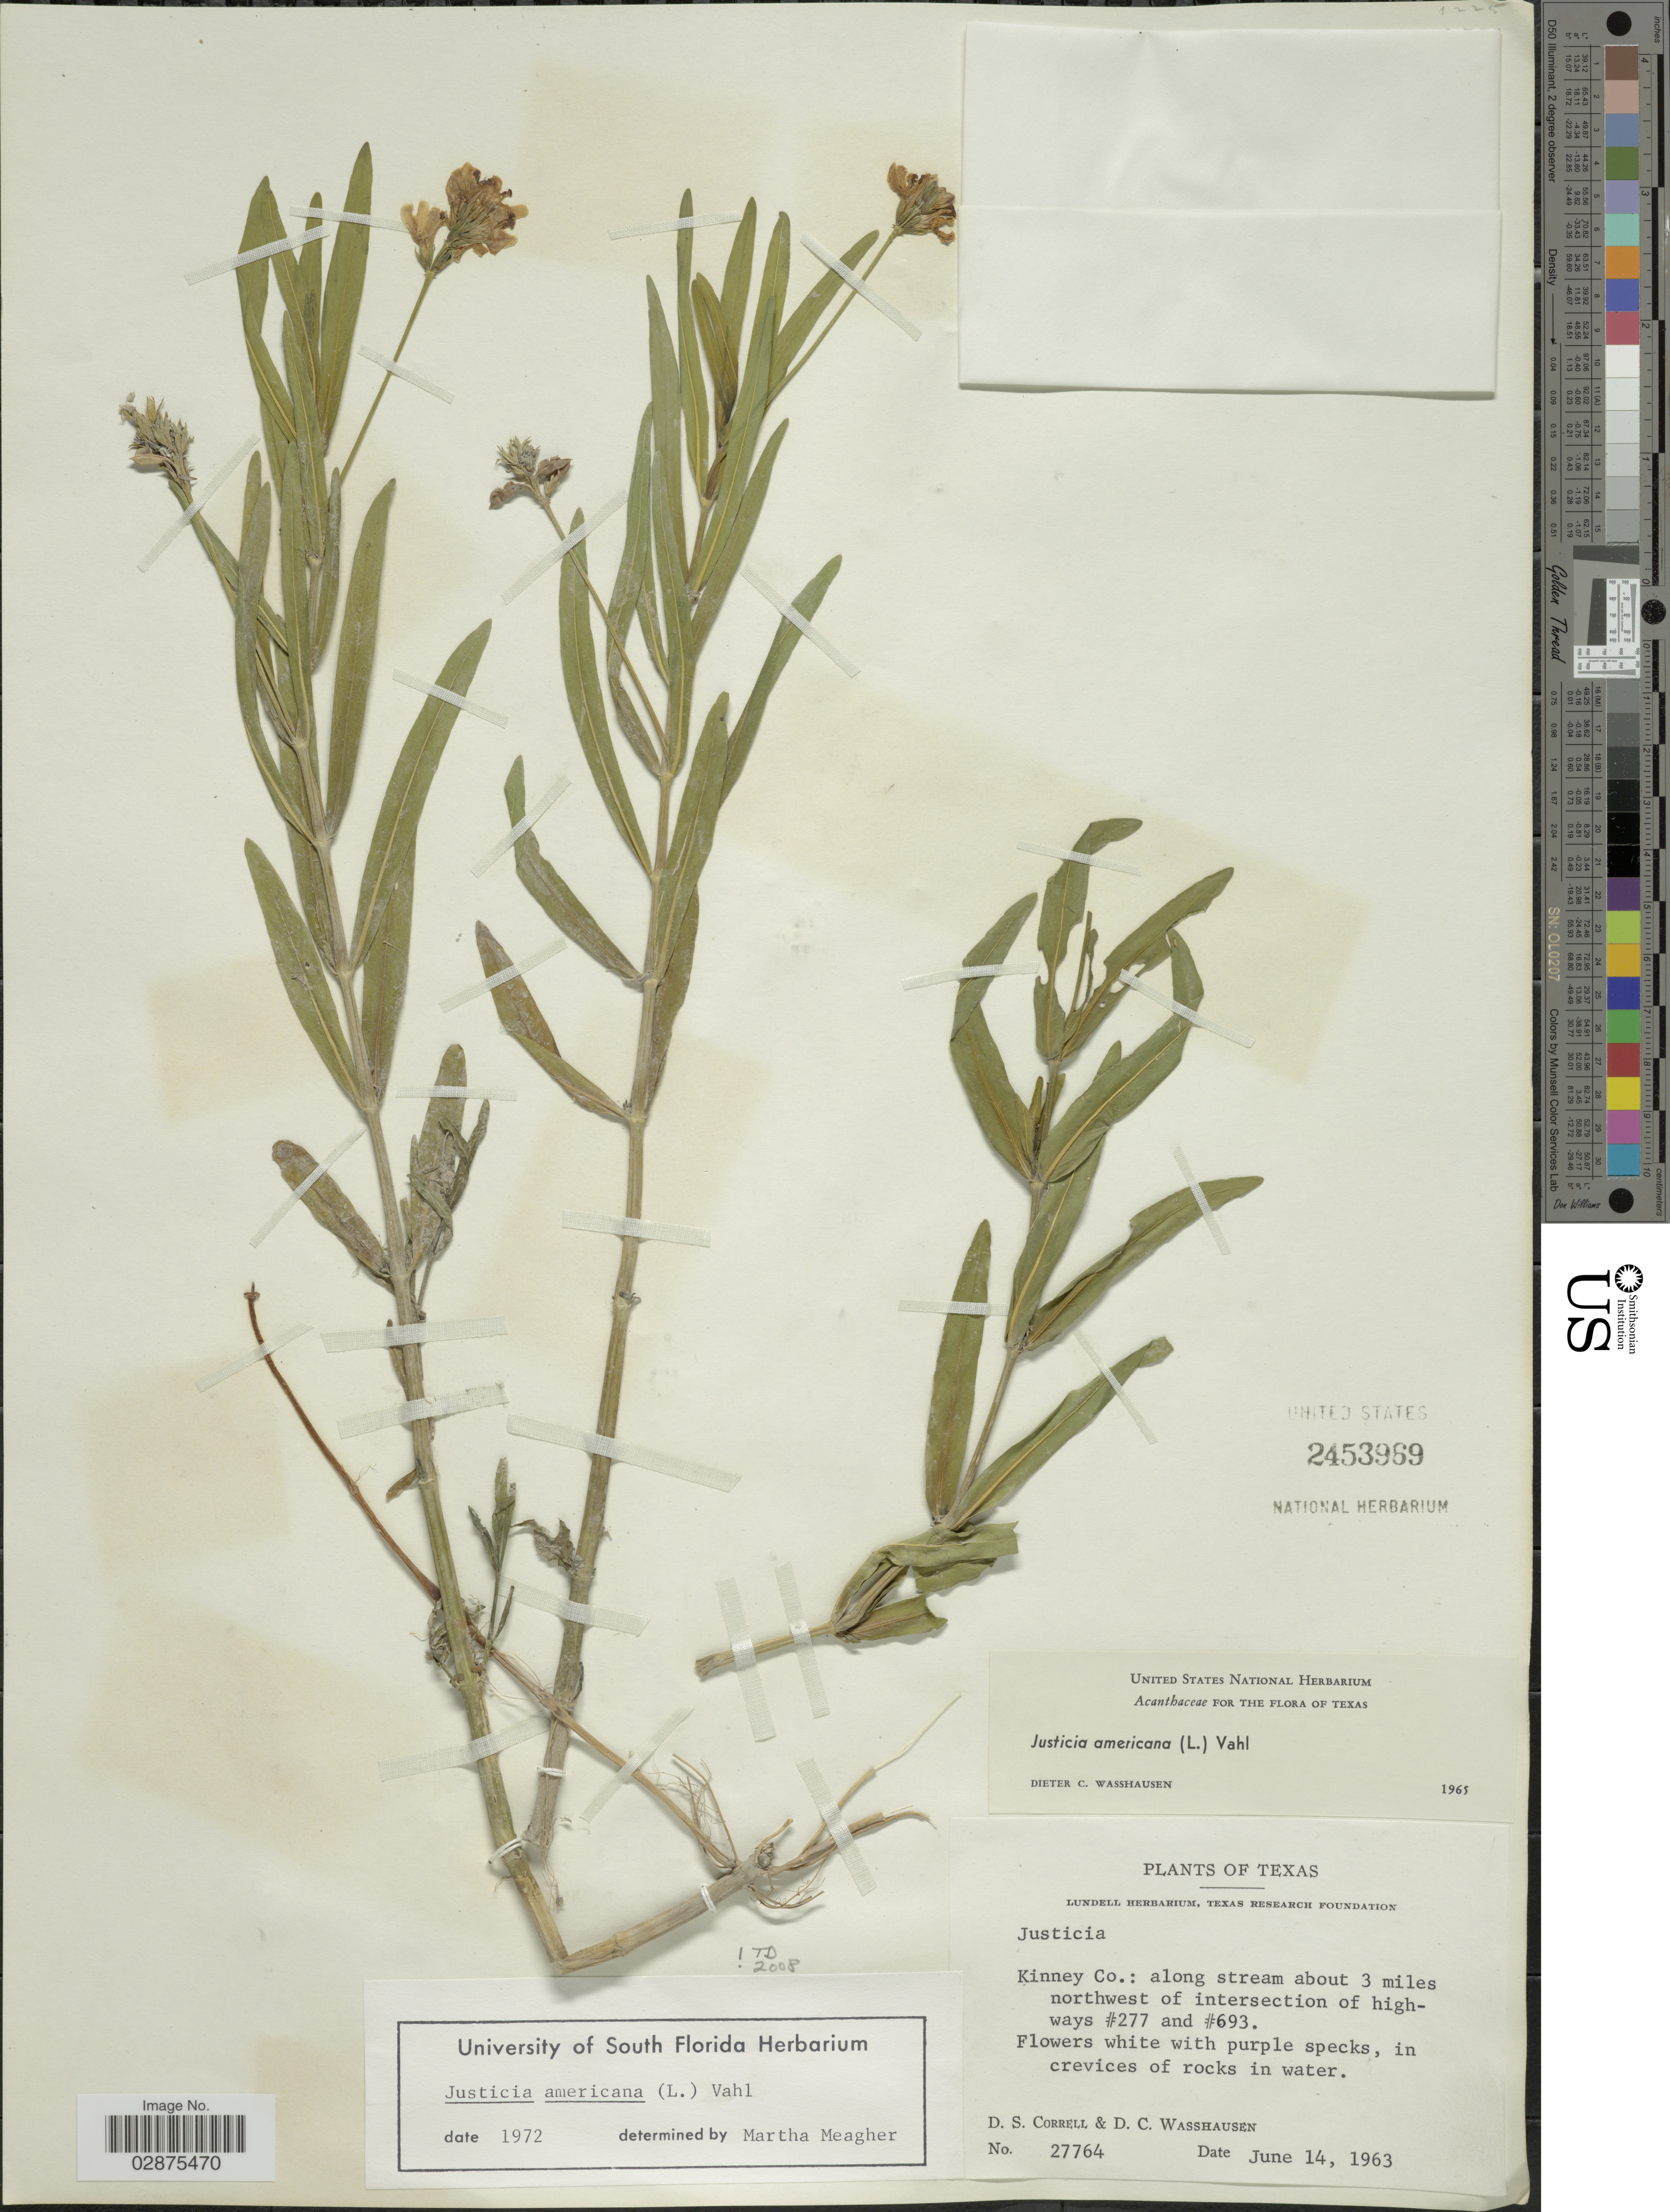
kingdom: Plantae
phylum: Tracheophyta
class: Magnoliopsida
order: Lamiales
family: Acanthaceae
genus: Justicia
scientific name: Justicia americana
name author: (L.) Vahl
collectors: D. S. Correll & D. C. Wasshausen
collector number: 27764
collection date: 1963-06-14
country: United States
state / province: Texas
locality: Kinney Co.: along stream about 3 miles northwest of intersection of highways #277 and #693.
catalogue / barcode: US 2453969